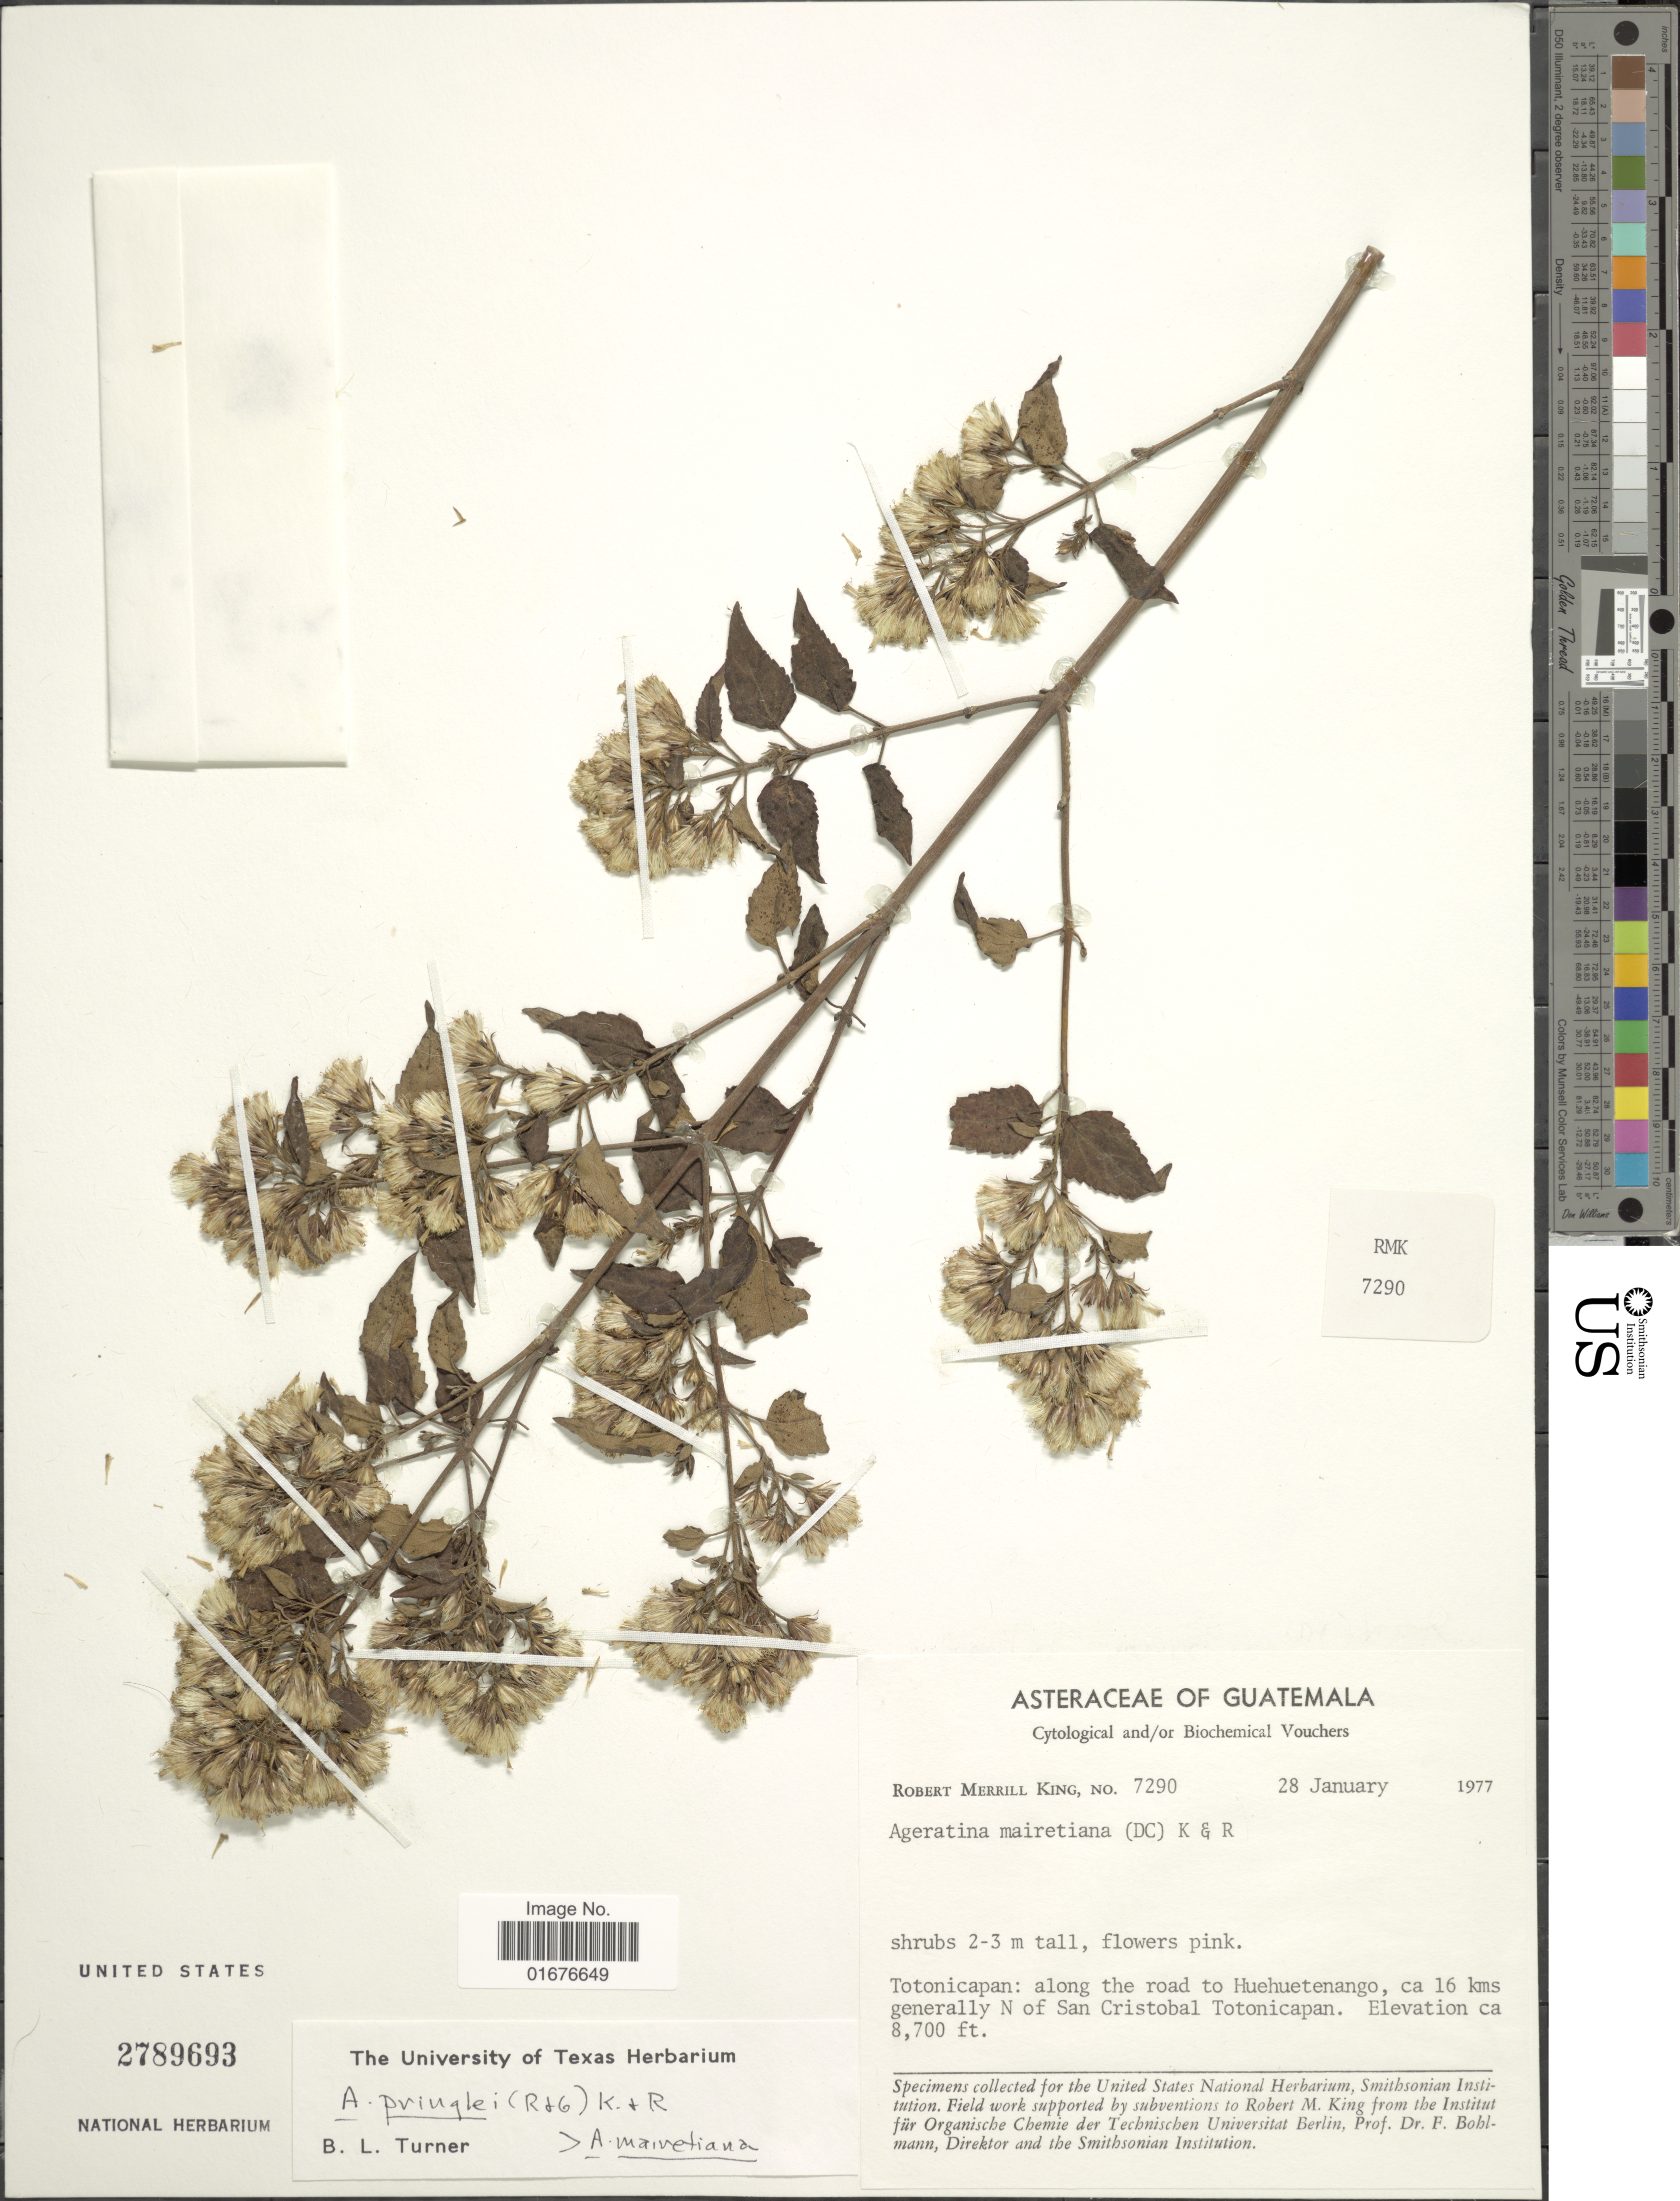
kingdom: Plantae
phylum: Tracheophyta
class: Magnoliopsida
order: Asterales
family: Asteraceae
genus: Ageratina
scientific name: Ageratina pringlei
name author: (B.L. Rob. & Greenm.) R.M. King & H. Rob.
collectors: R. M. King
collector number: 7290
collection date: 1977-01-28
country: Guatemala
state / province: Totonicapan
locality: Along the road to Huehuetenango, ca 16 kms generally N of San Cristobal Totonicapan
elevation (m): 2652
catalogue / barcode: US 2789693